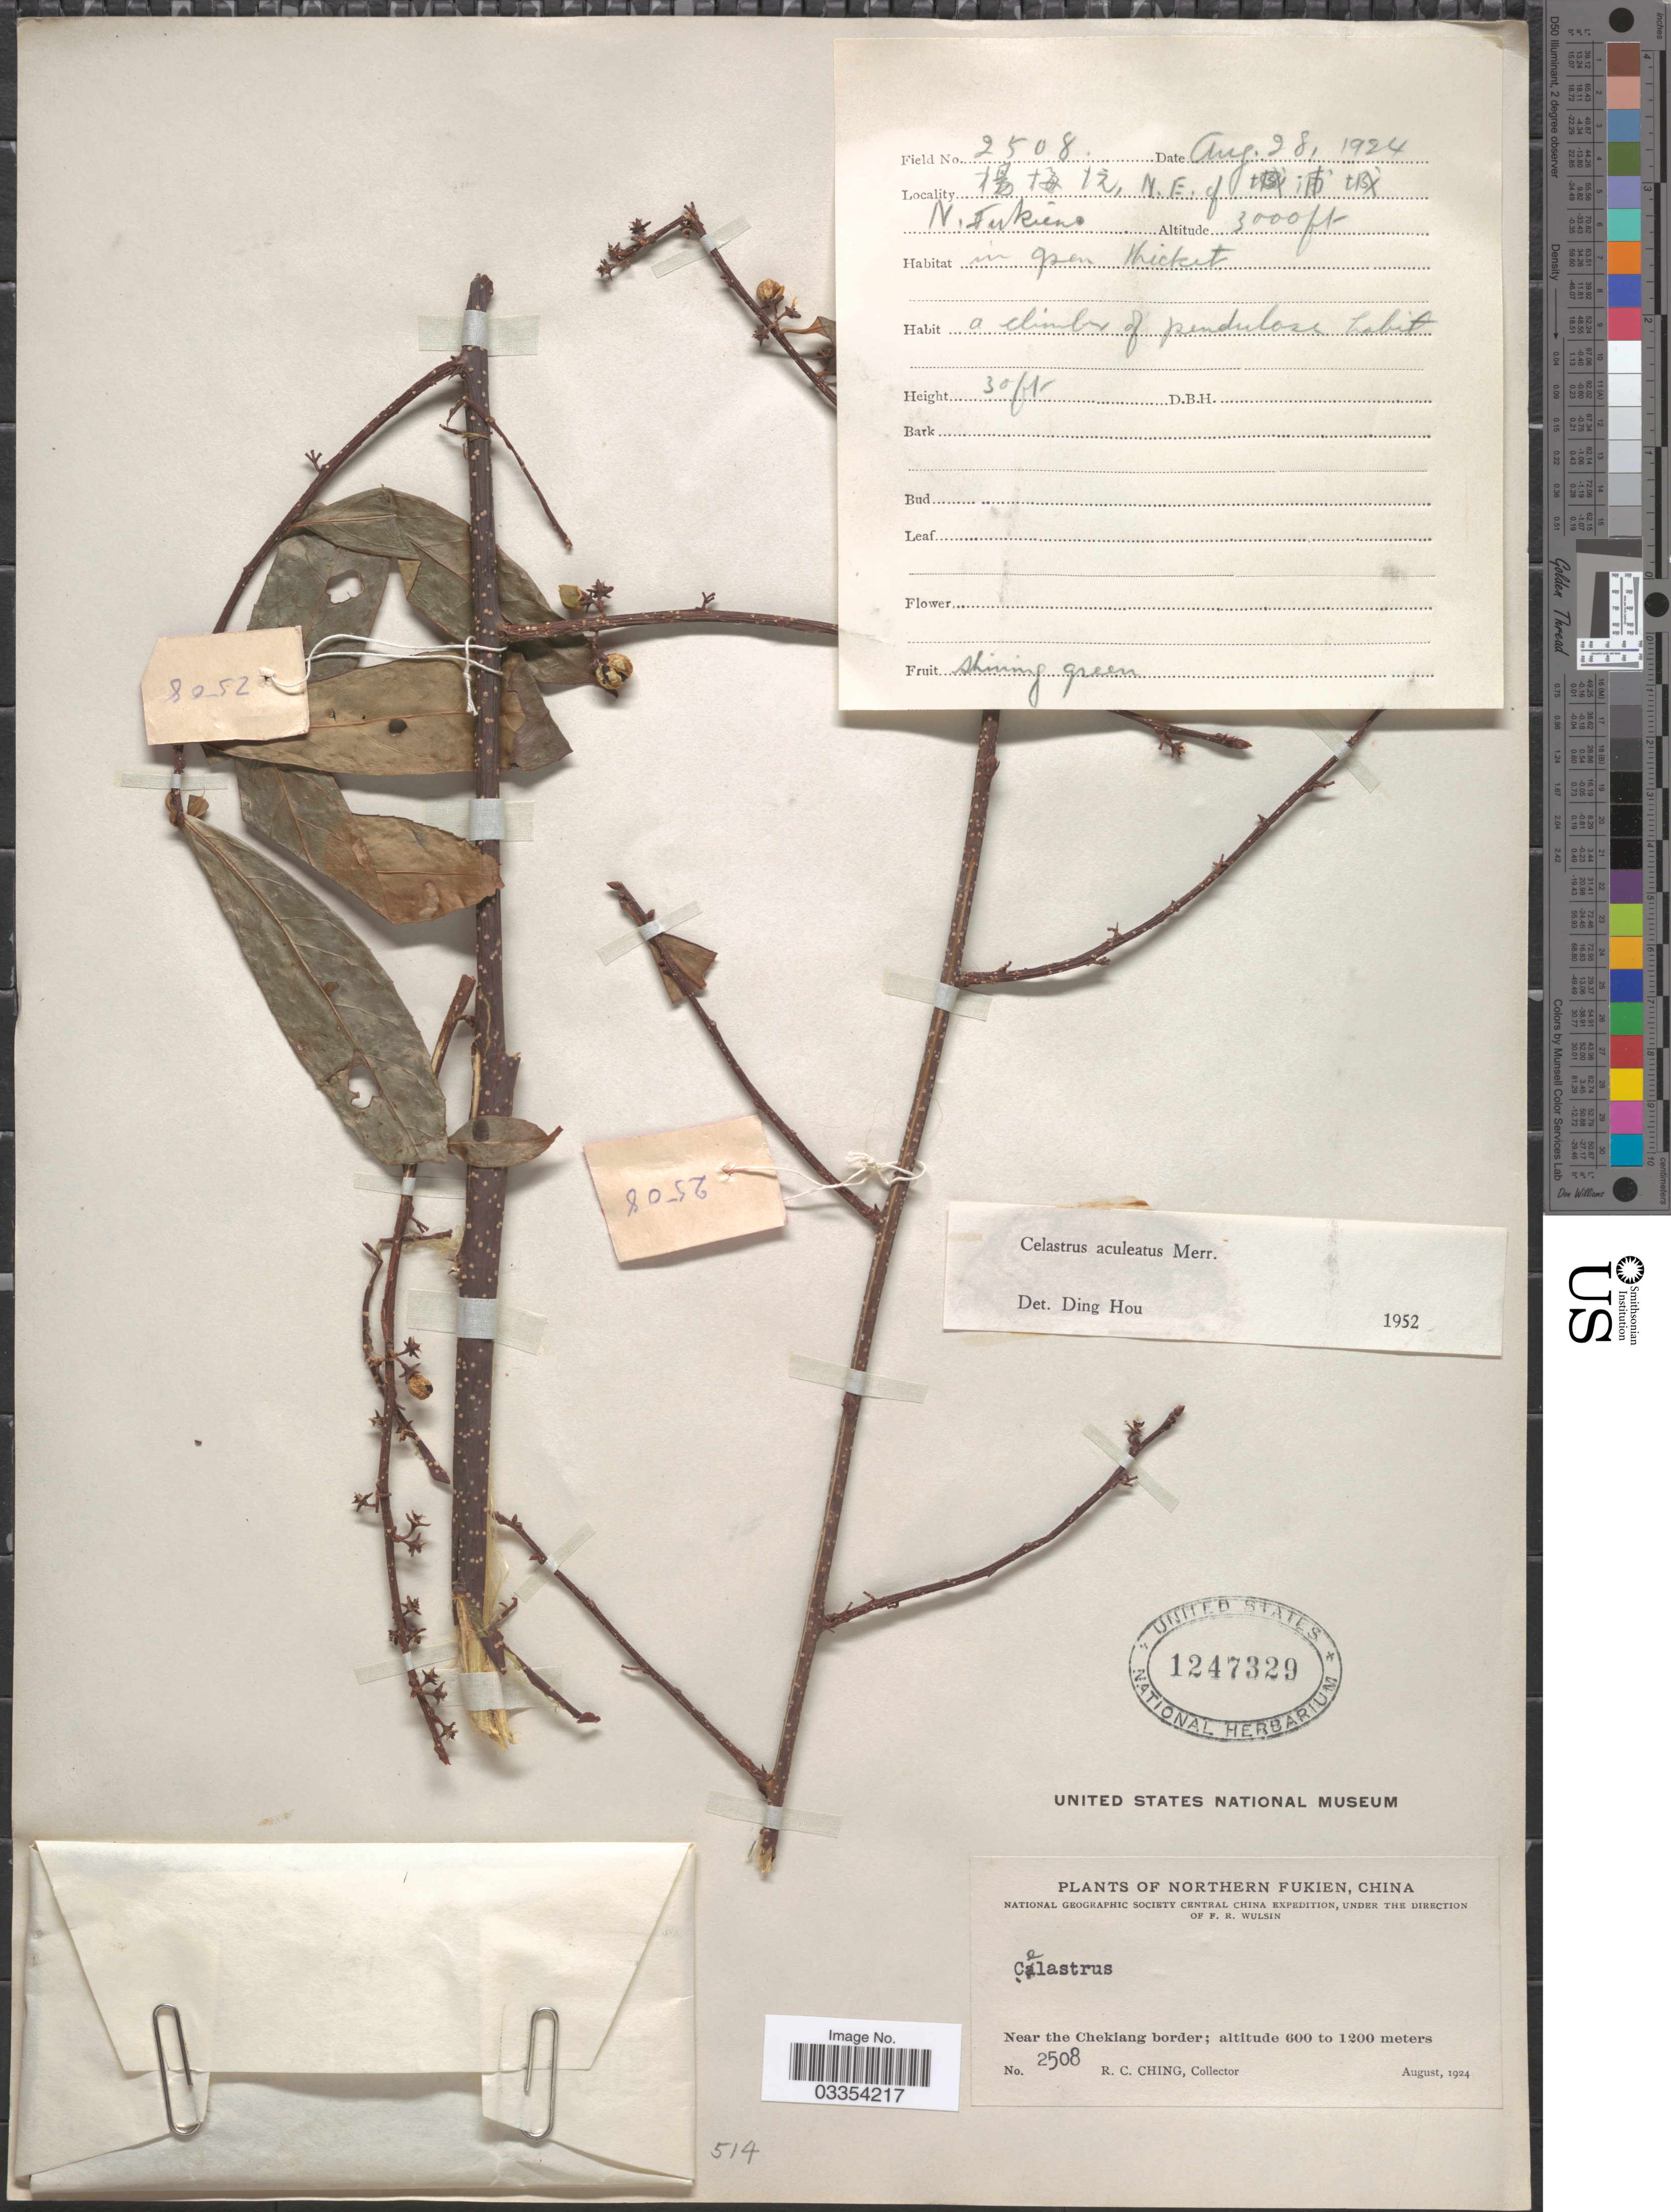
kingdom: Plantae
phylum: Tracheophyta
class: Magnoliopsida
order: Celastrales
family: Celastraceae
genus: Celastrus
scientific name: Celastrus aculeatus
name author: Merr.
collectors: R. C. Ching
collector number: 2508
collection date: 1924-08-28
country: China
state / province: Fujian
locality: N. Fukien. Near the Chongqing border.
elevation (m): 914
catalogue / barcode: US 1247329